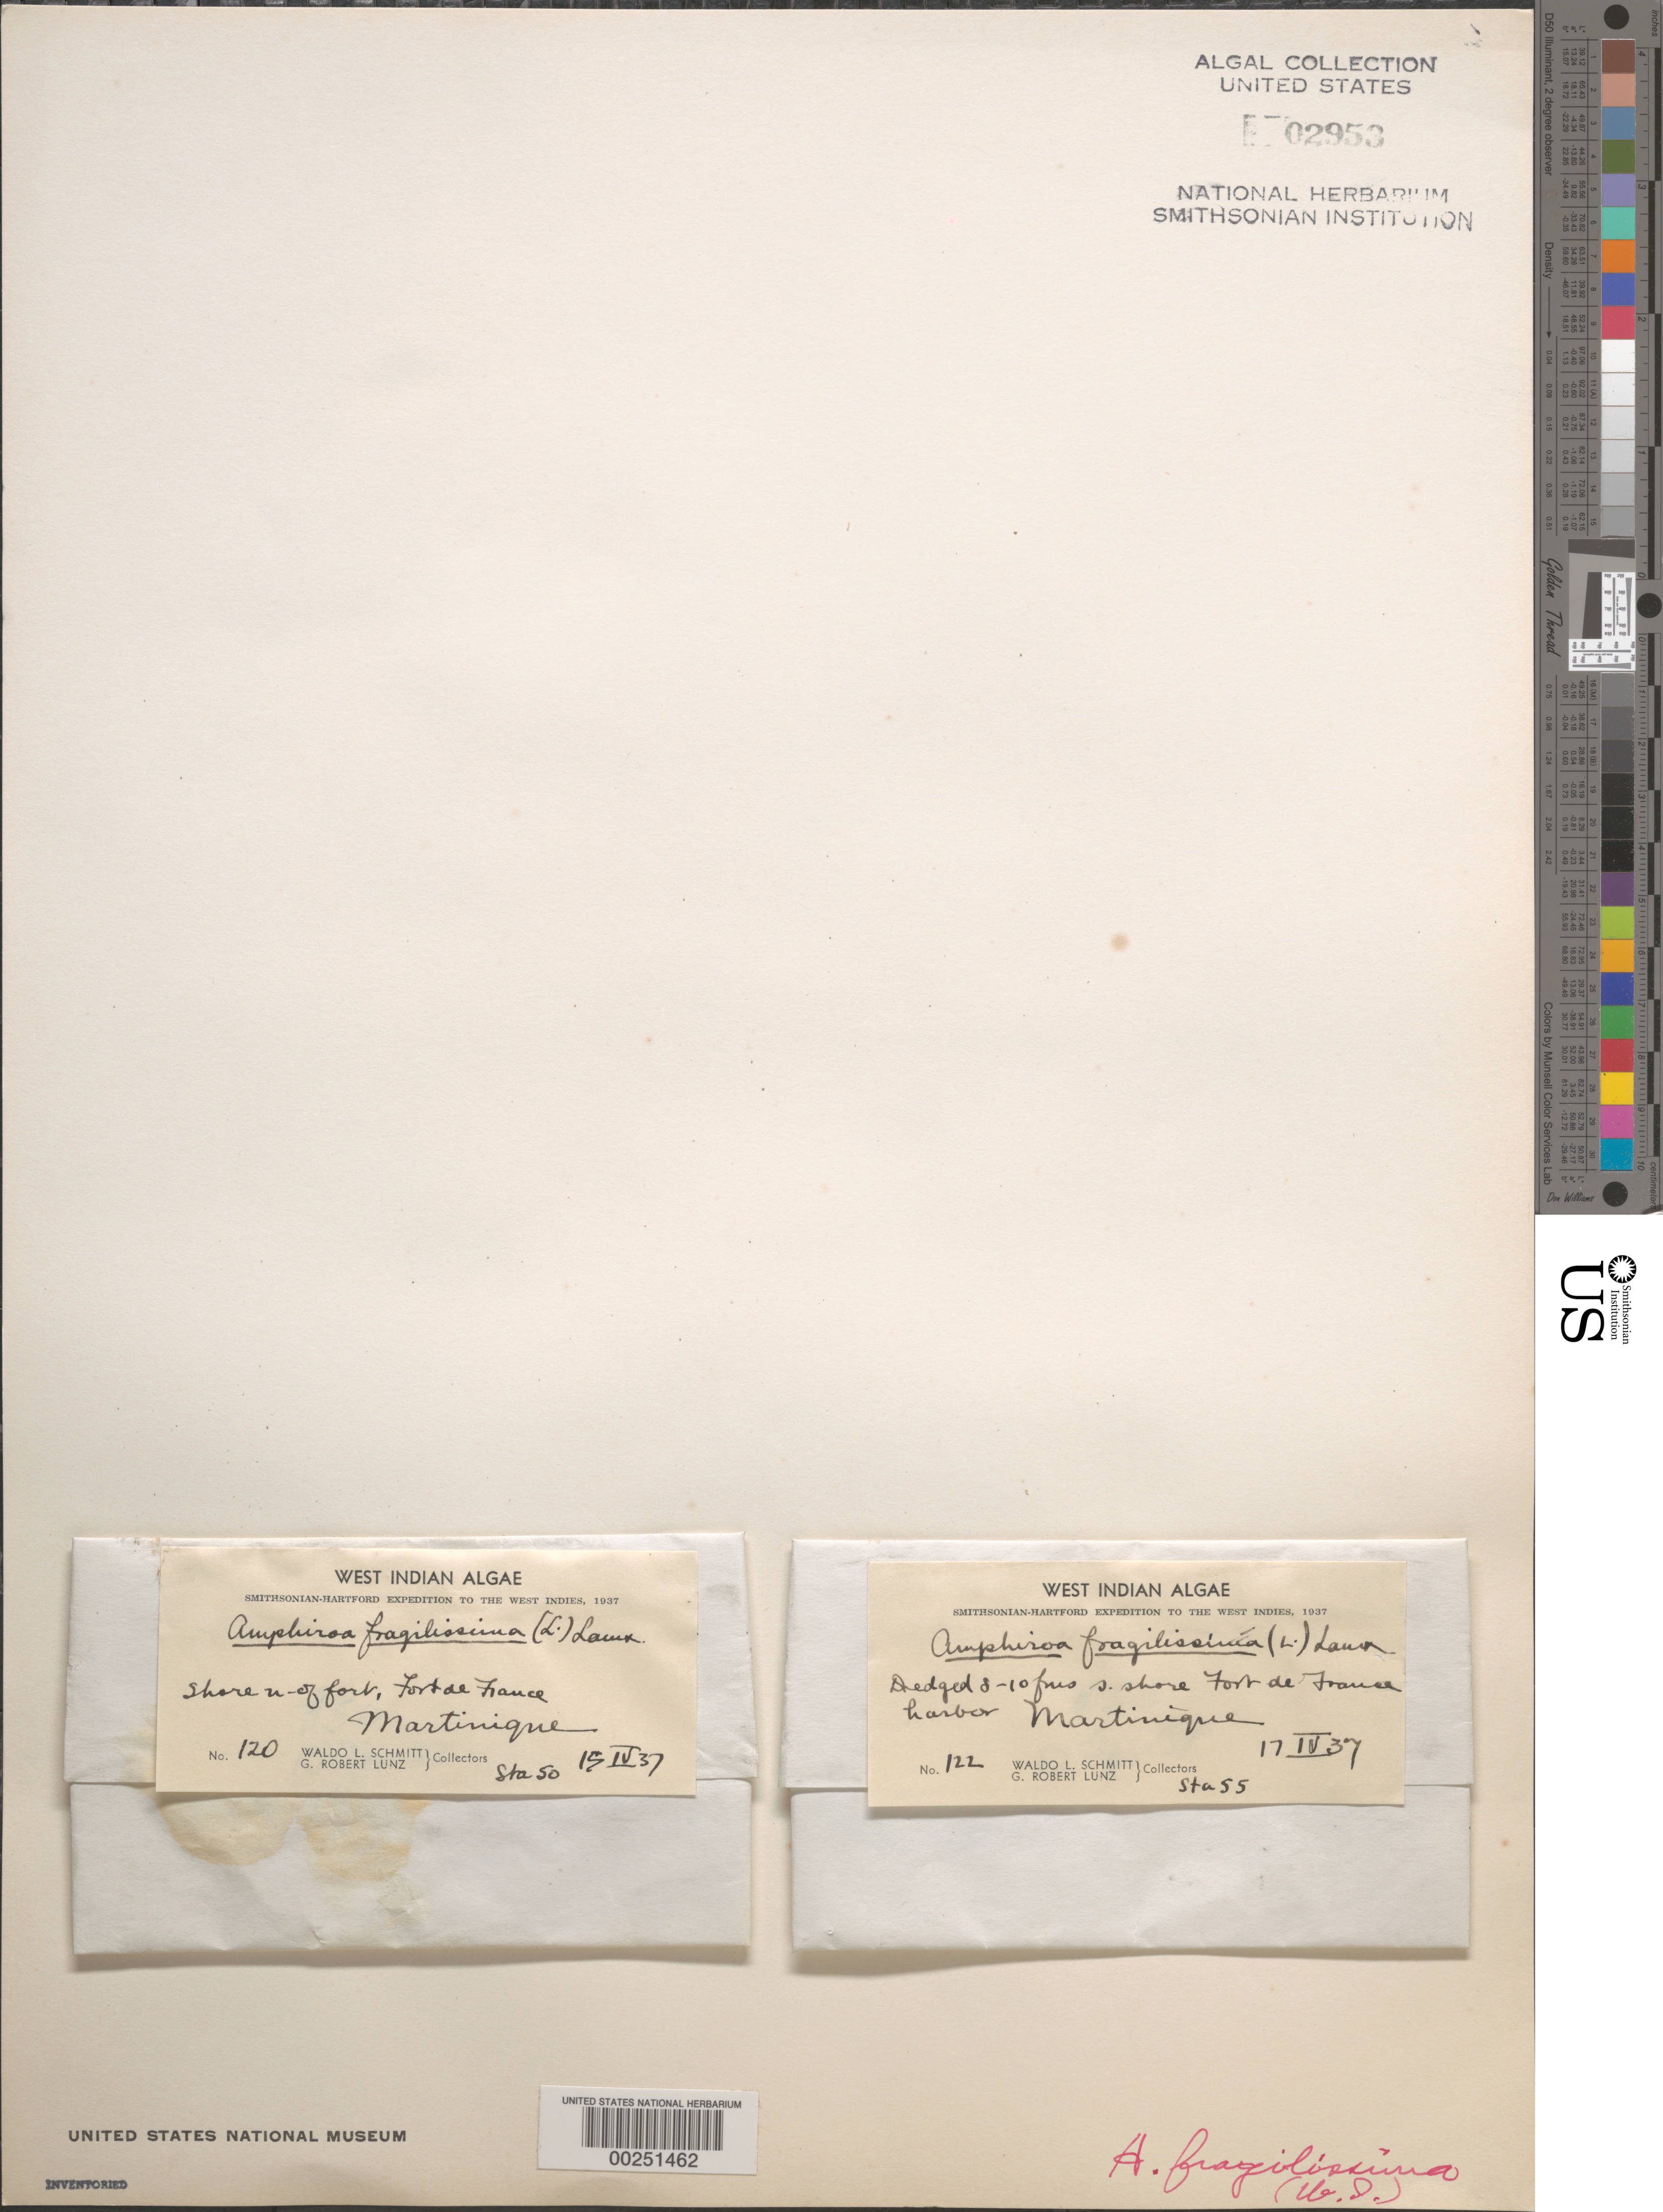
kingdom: Plantae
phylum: Rhodophyta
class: Florideophyceae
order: Corallinales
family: Lithophyllaceae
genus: Amphiroa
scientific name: Amphiroa fragilissima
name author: (L.) J.V.Lamouroux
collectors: W. L. Schmitt & G. Lunz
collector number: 120 & 122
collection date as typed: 15 Apr 1937 and 17 Apr 1937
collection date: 1937-04-15,1937-04-17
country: Martinique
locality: Fort de France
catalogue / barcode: US 2953